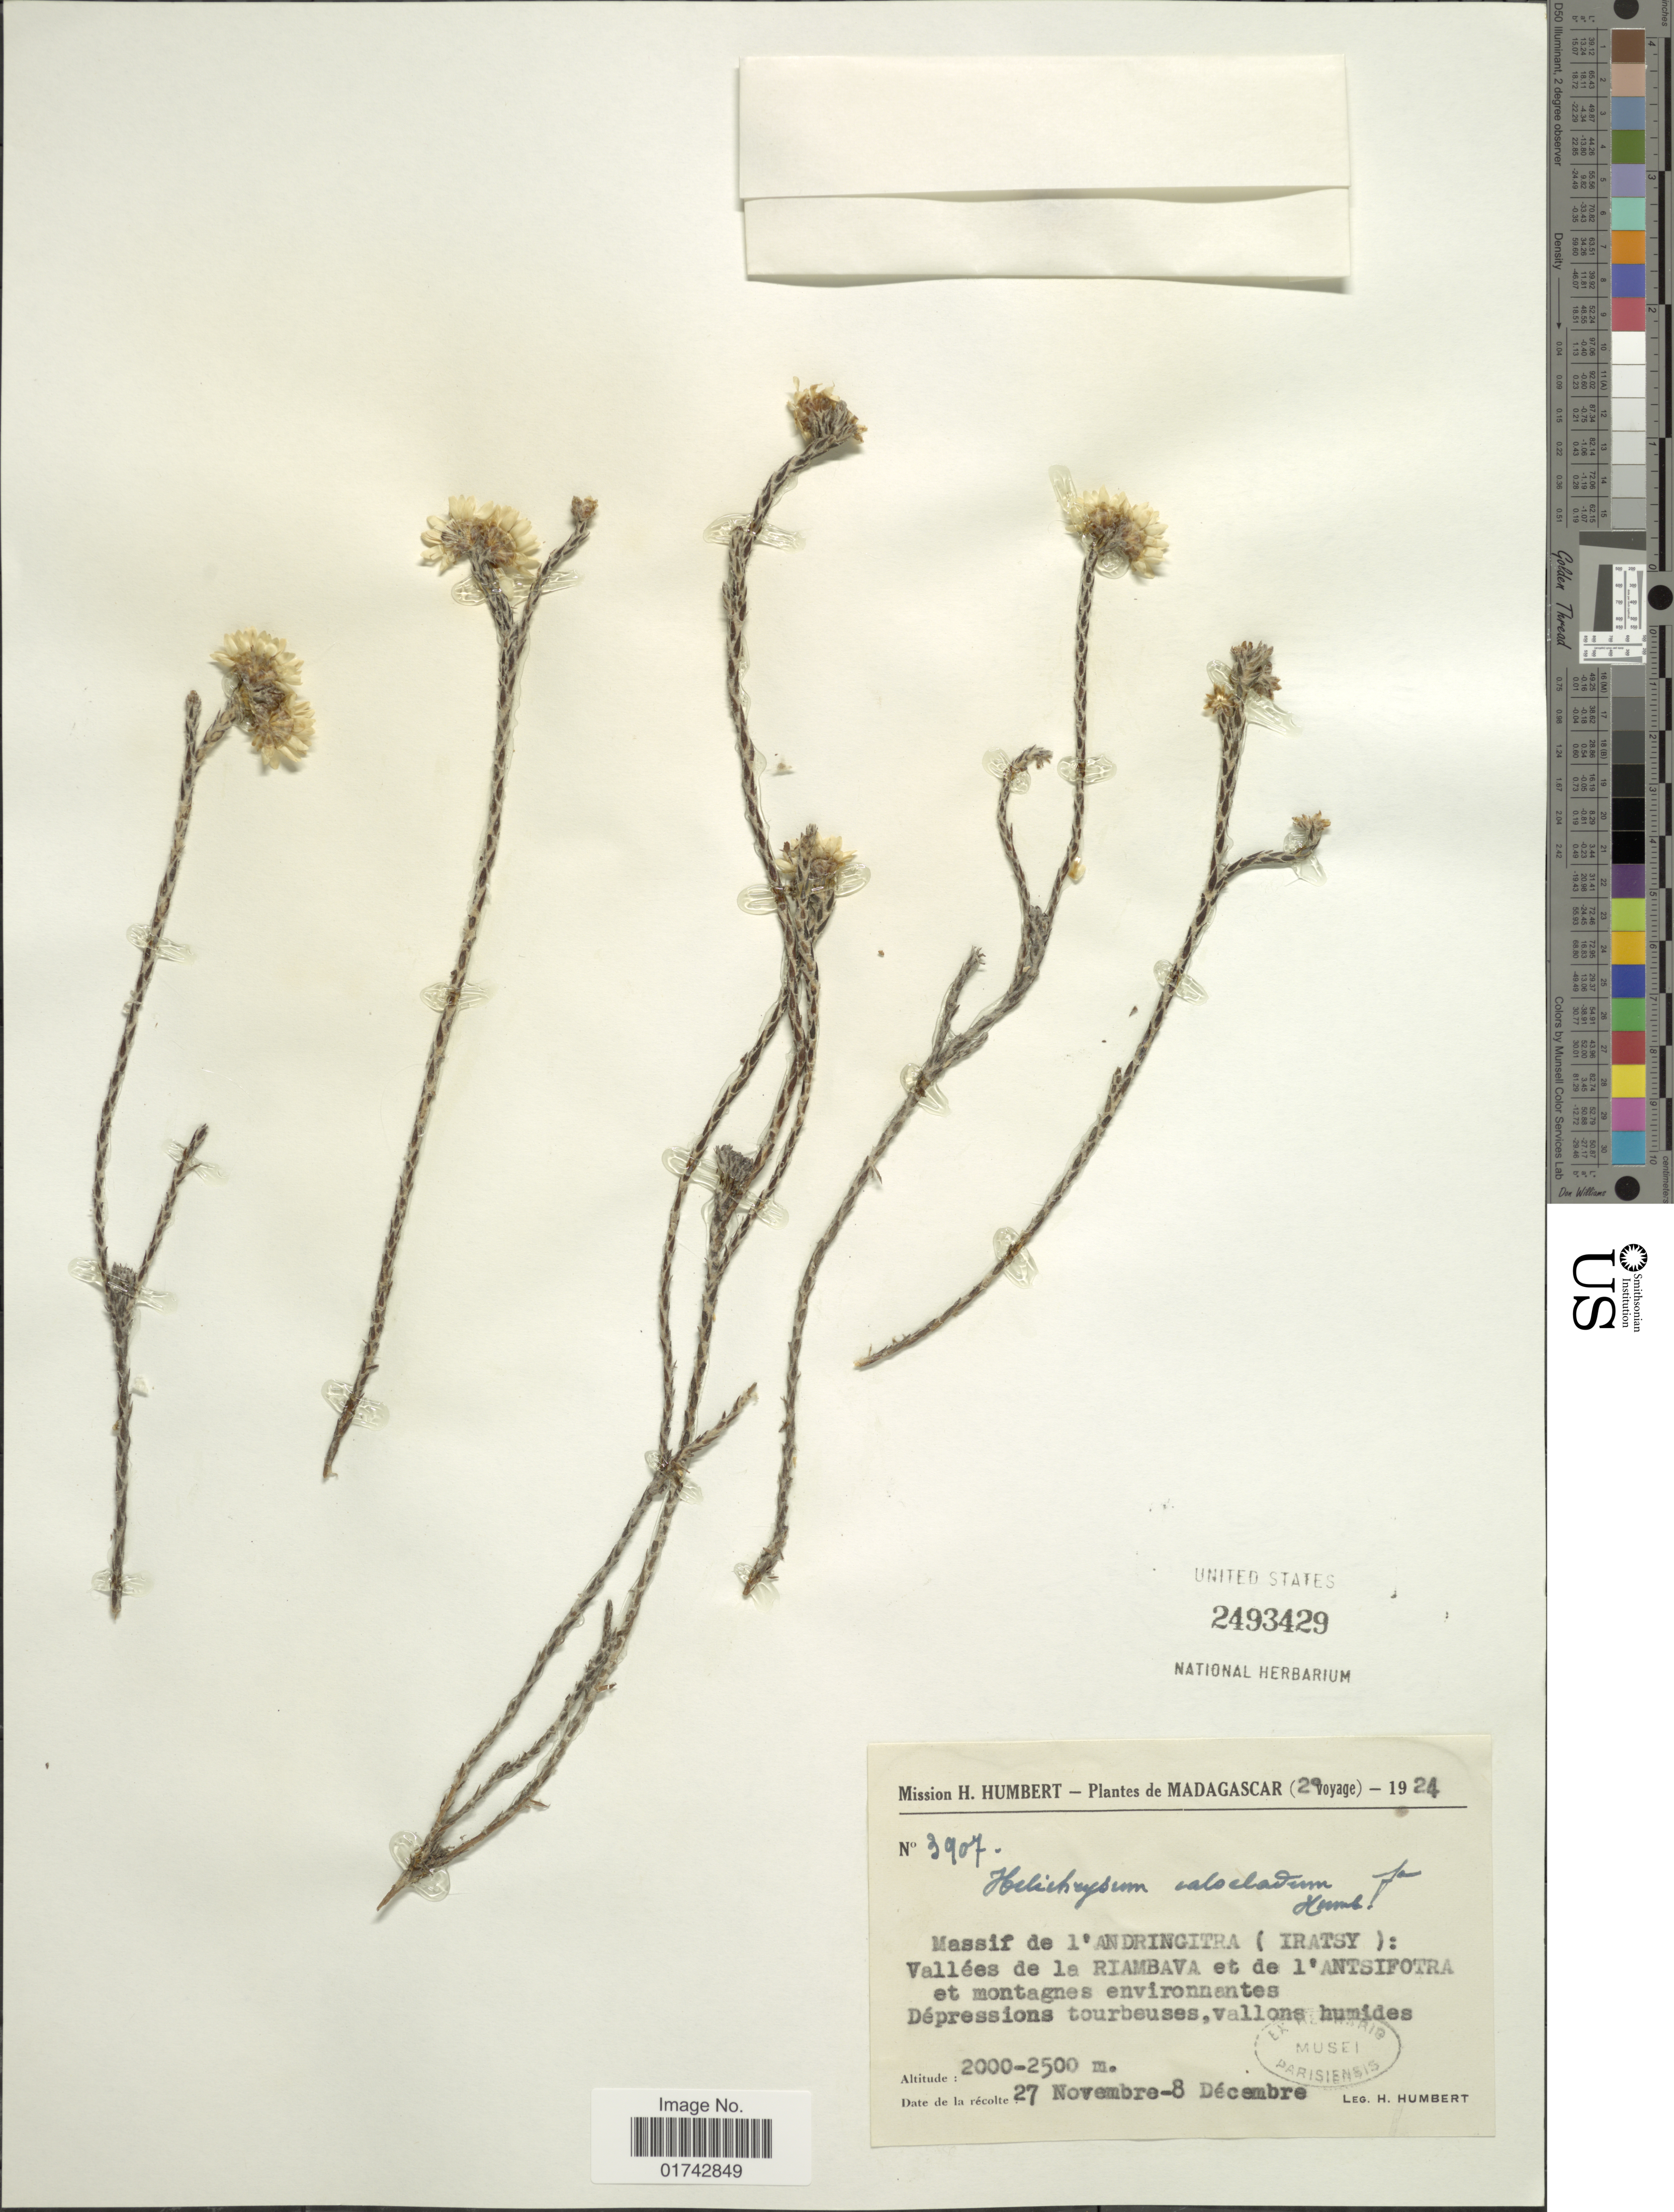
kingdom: Plantae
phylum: Tracheophyta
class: Magnoliopsida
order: Asterales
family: Asteraceae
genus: Helichrysum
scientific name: Helichrysum calocladum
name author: Humbert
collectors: H. Humbert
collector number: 3907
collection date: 1924-11-27/1924-12-08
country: Madagascar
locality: Massif de l'Andringitra (Iratsy): Vallées de la Riambava et de l'Antsifotra et montagnes environnantes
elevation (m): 2000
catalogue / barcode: US 2493429